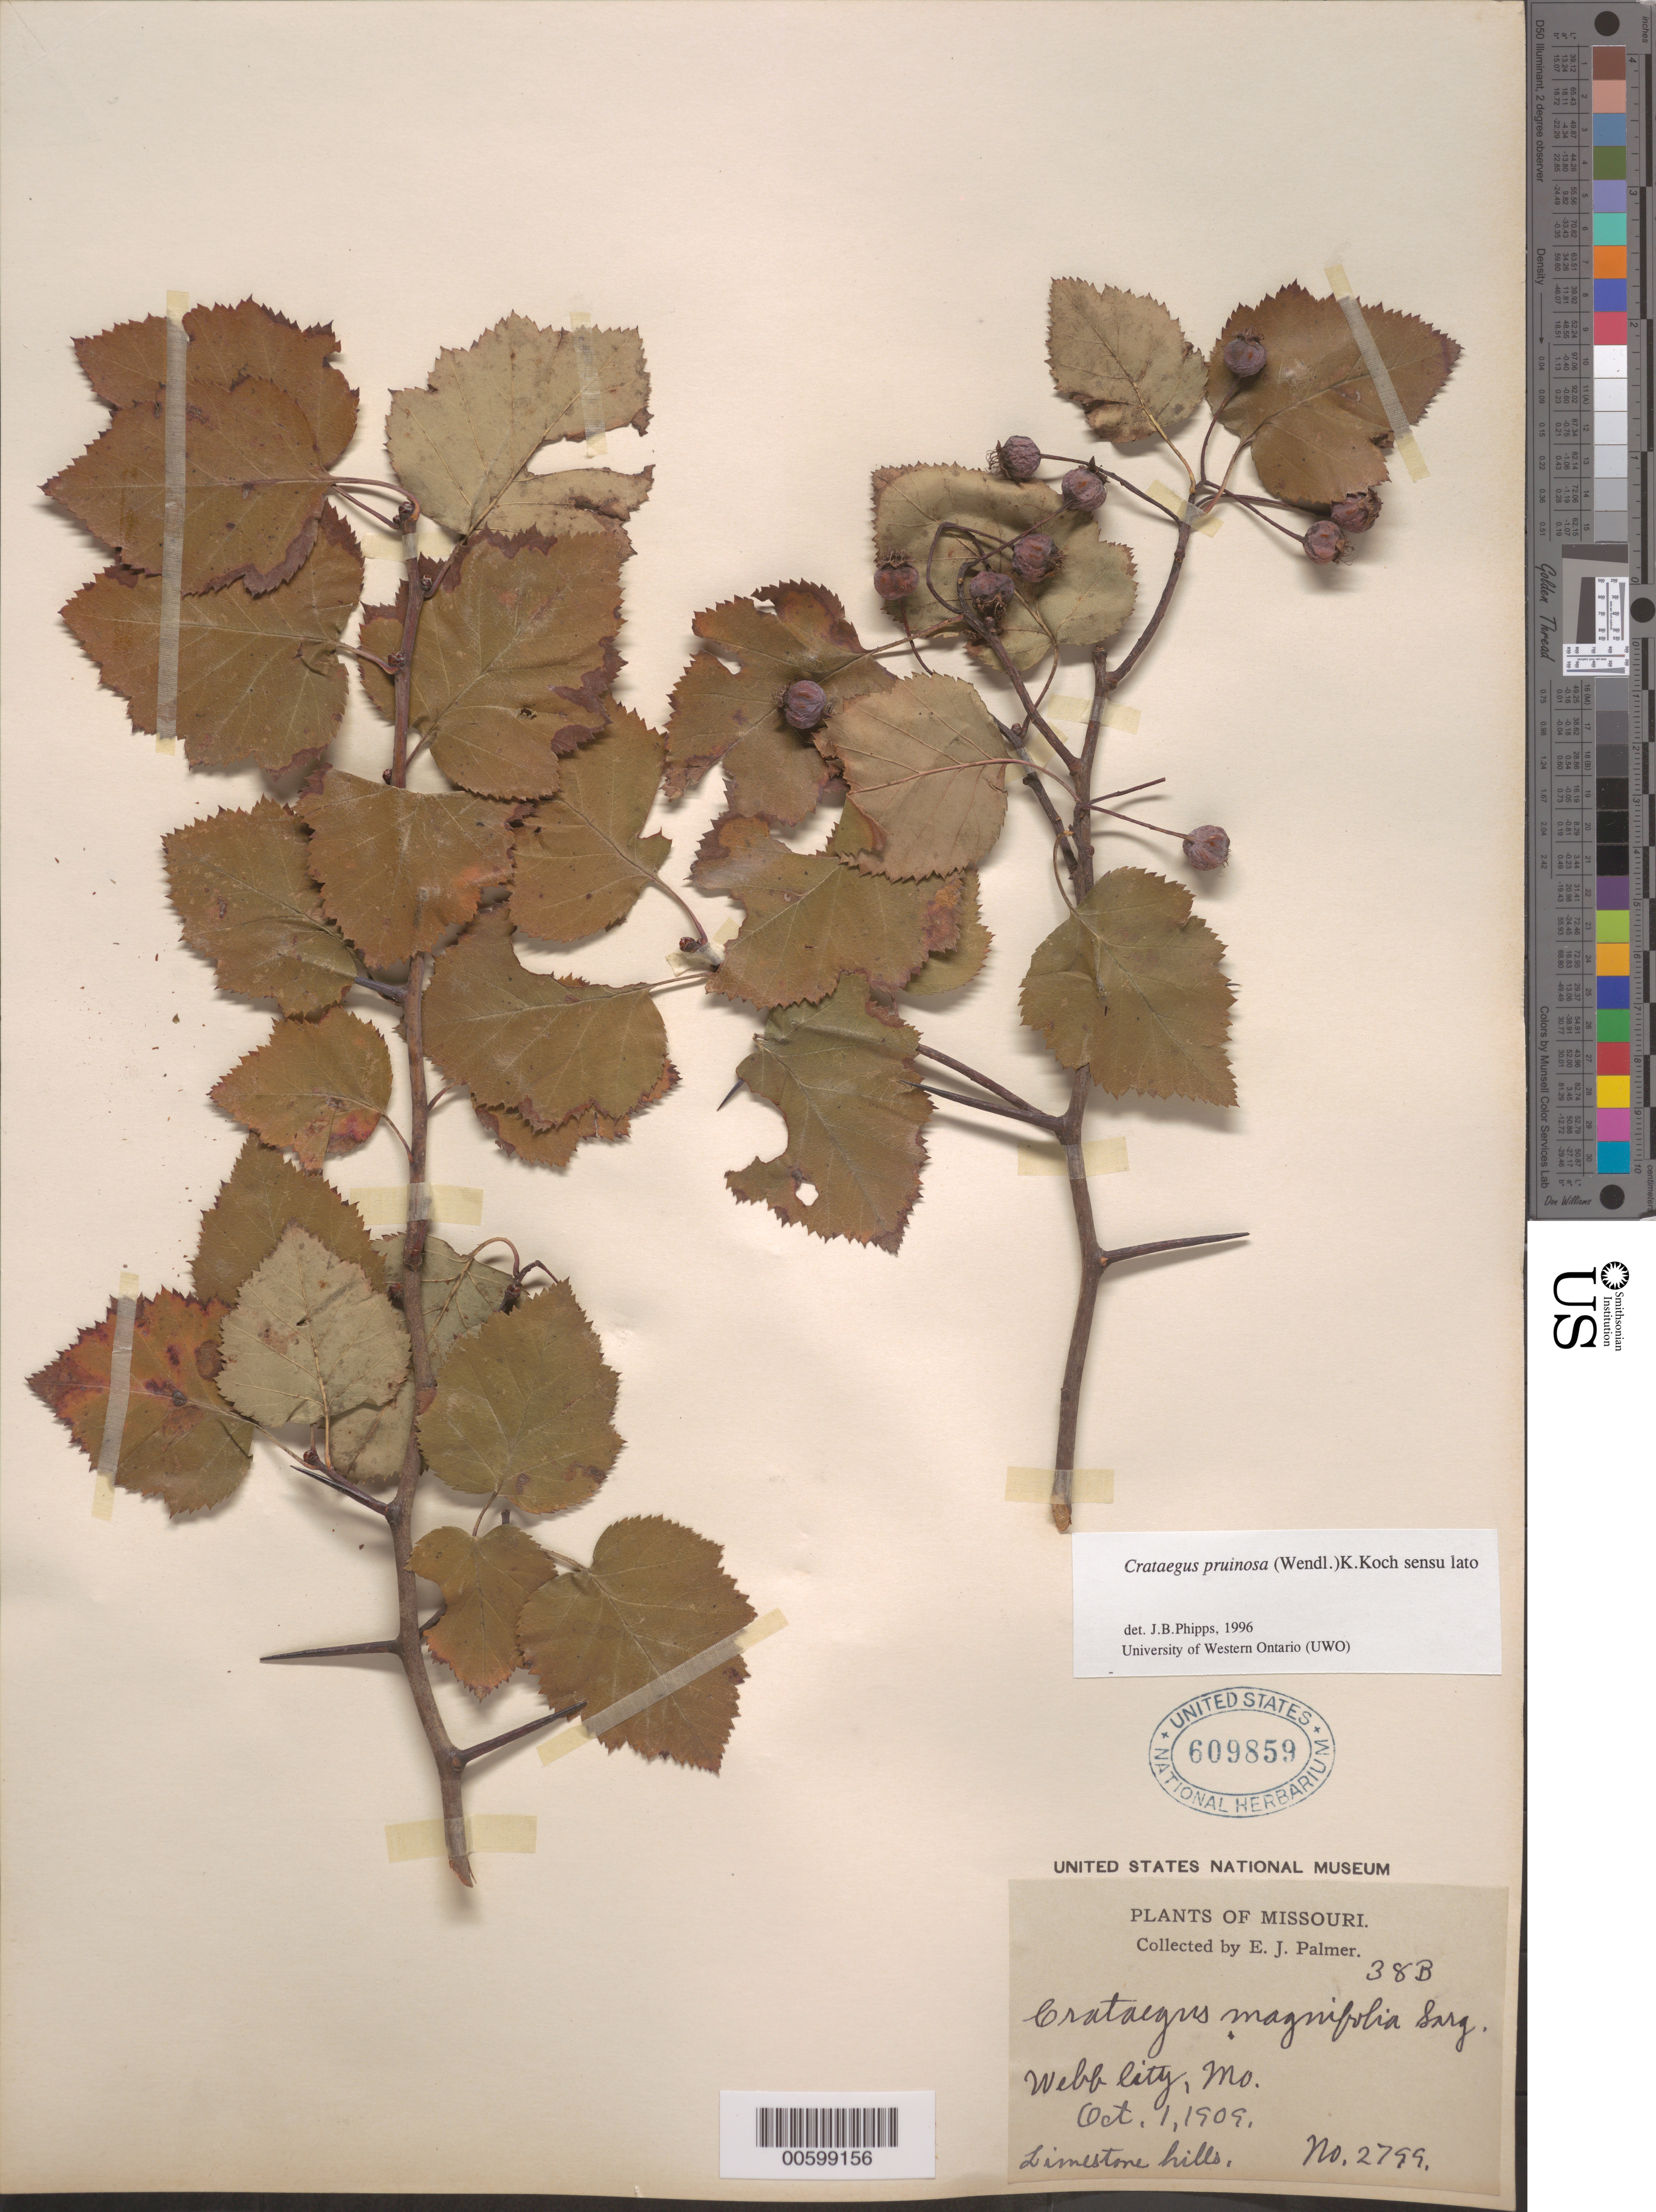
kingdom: Plantae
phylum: Tracheophyta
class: Magnoliopsida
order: Rosales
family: Rosaceae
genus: Crataegus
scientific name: Crataegus pruinosa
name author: (H.L. Wendl.) K. Koch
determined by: Phipps, James B., (UWO), University of Western Ontario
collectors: E. J. Palmer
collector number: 2799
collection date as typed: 01 Oct 1909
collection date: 1909-10-01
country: United States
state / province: Missouri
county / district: Jasper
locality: Webb City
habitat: Limestone hills.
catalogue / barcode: US 609859